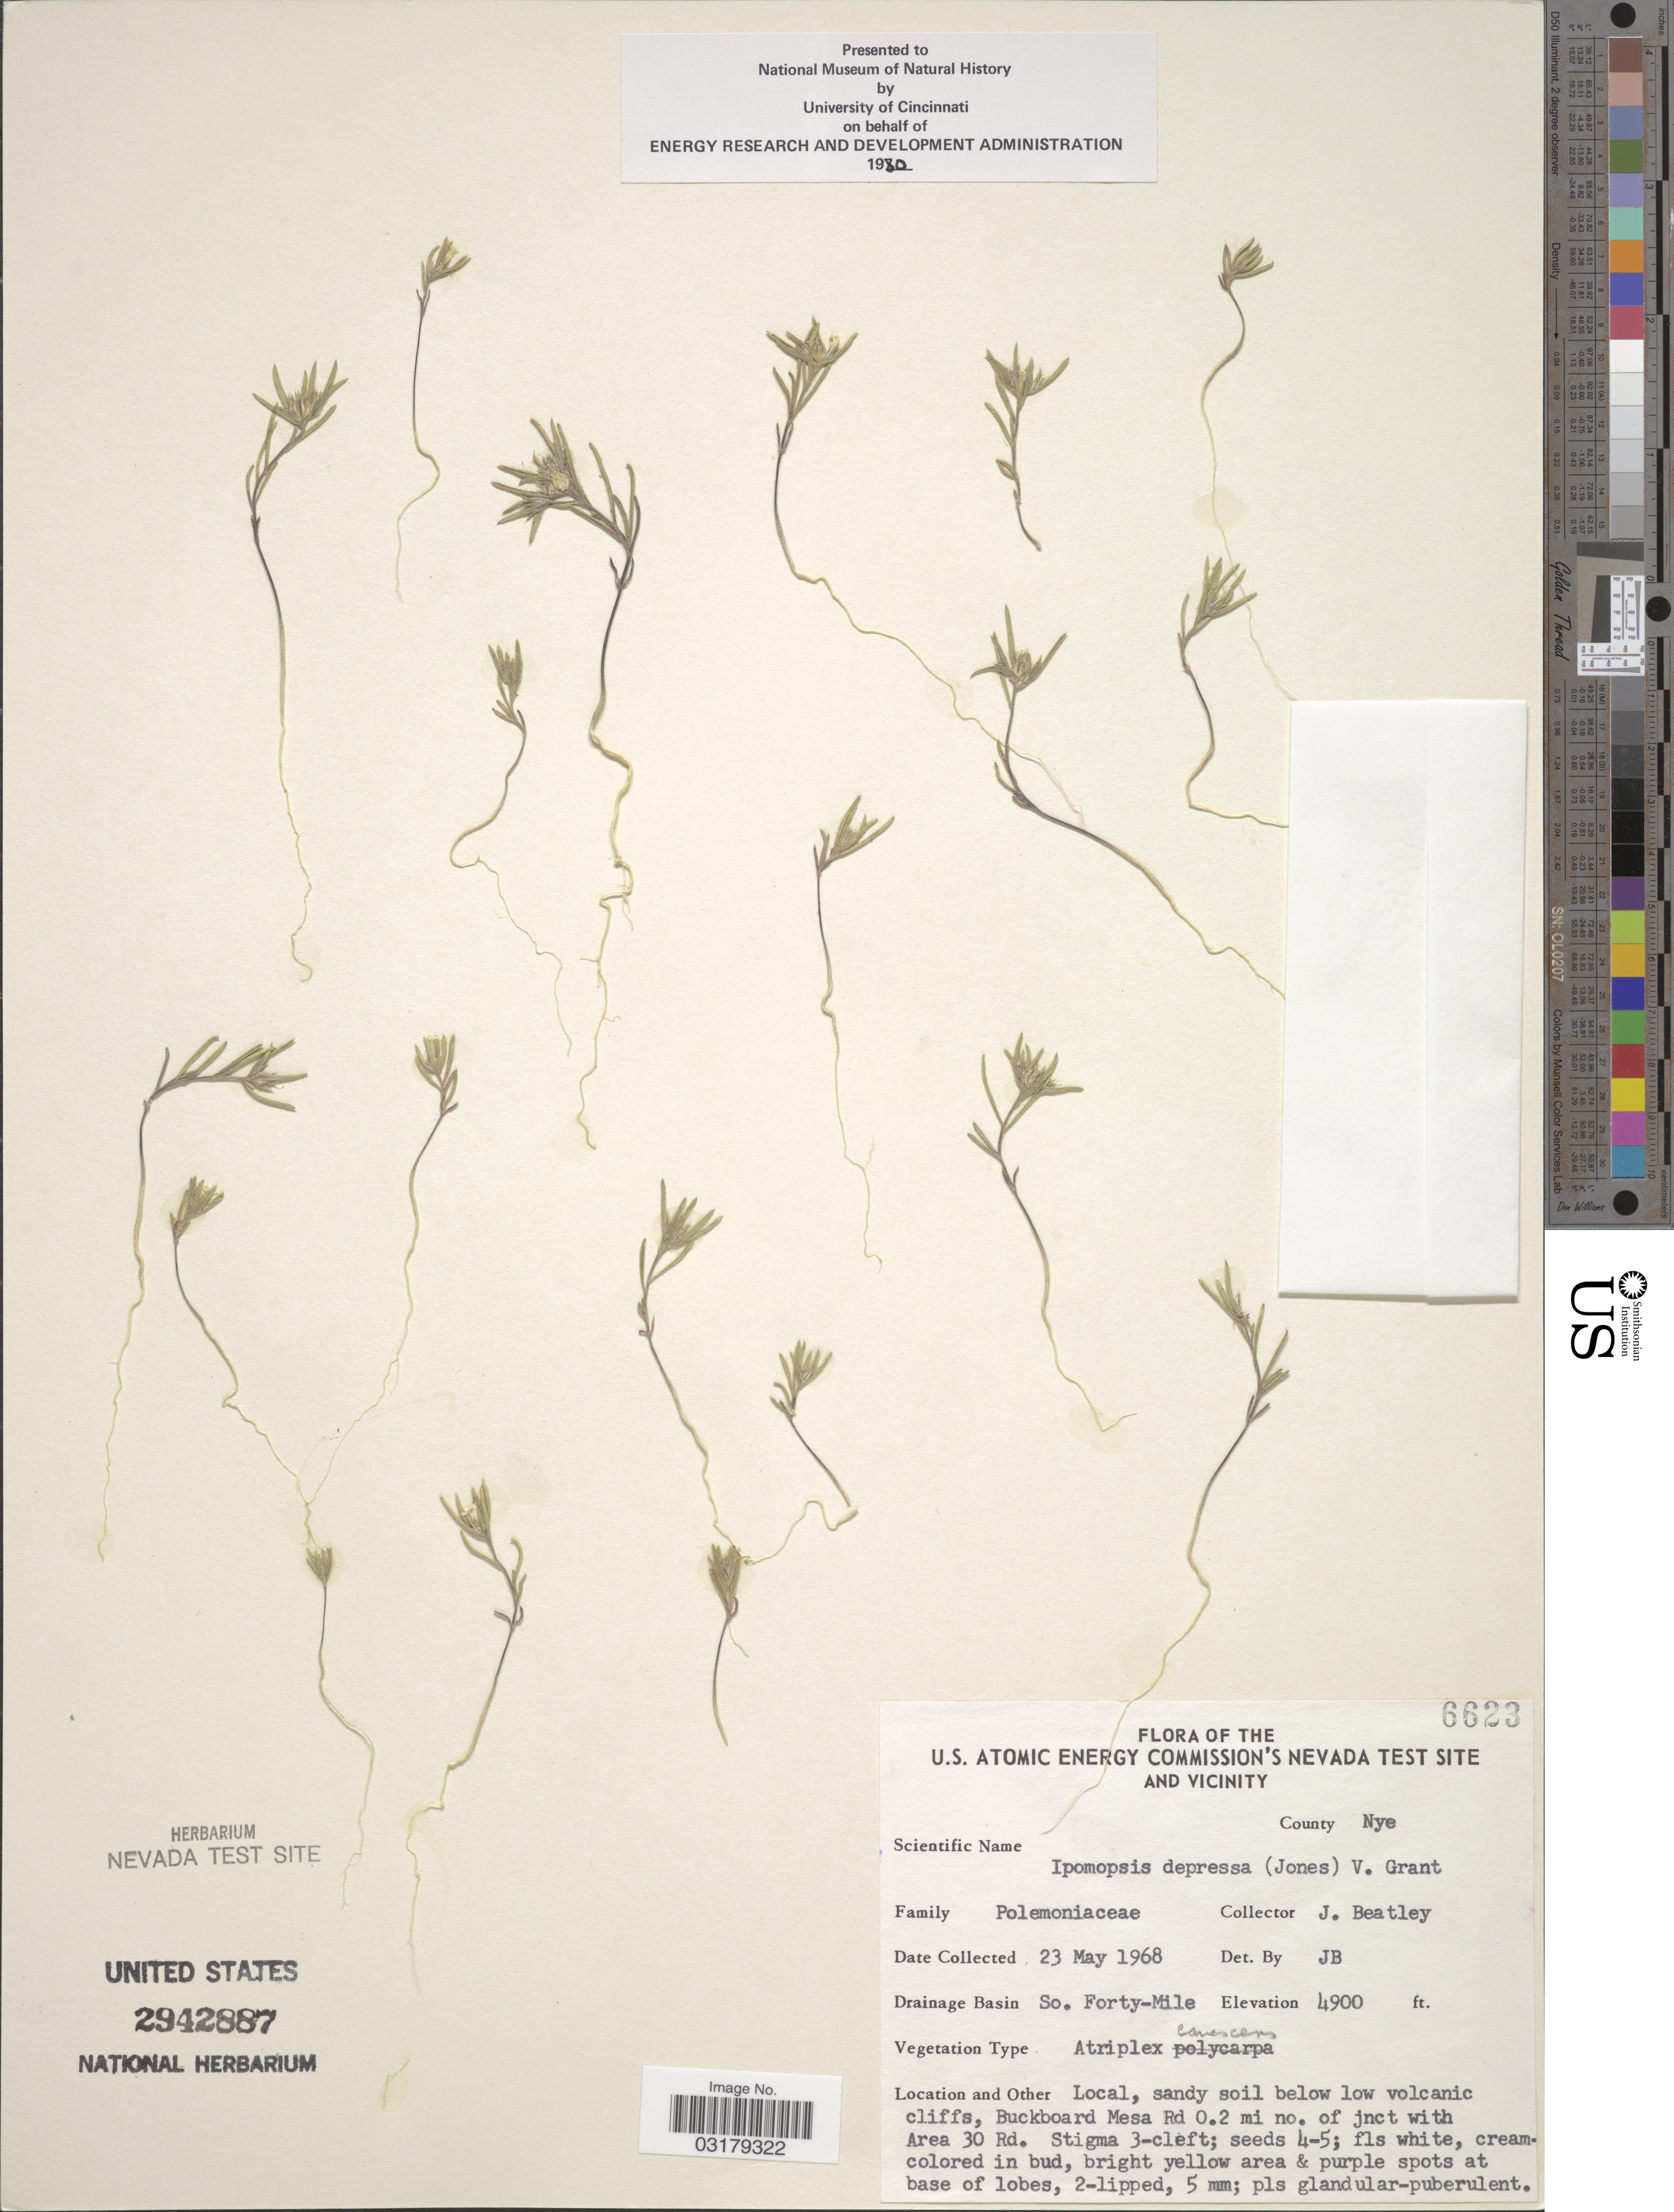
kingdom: Plantae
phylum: Tracheophyta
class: Magnoliopsida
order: Ericales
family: Polemoniaceae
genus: Ipomopsis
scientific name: Ipomopsis depressa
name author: (M.E. Jones ex A. Gray) V.E. Grant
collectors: J. C. Beatley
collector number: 6623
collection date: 1968-05-23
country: United States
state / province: Nevada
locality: The U.S. Atomic Energy Commission's Nevada test site and vicinity. County Nye. Drainage Basin So. Forty-Mile. Local, sandy soil below low volcanic cliffs, Buckboard Mesa Rd 0.2 mi no. of jnct with Area 30 Rd.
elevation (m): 1494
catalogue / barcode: US 2942887